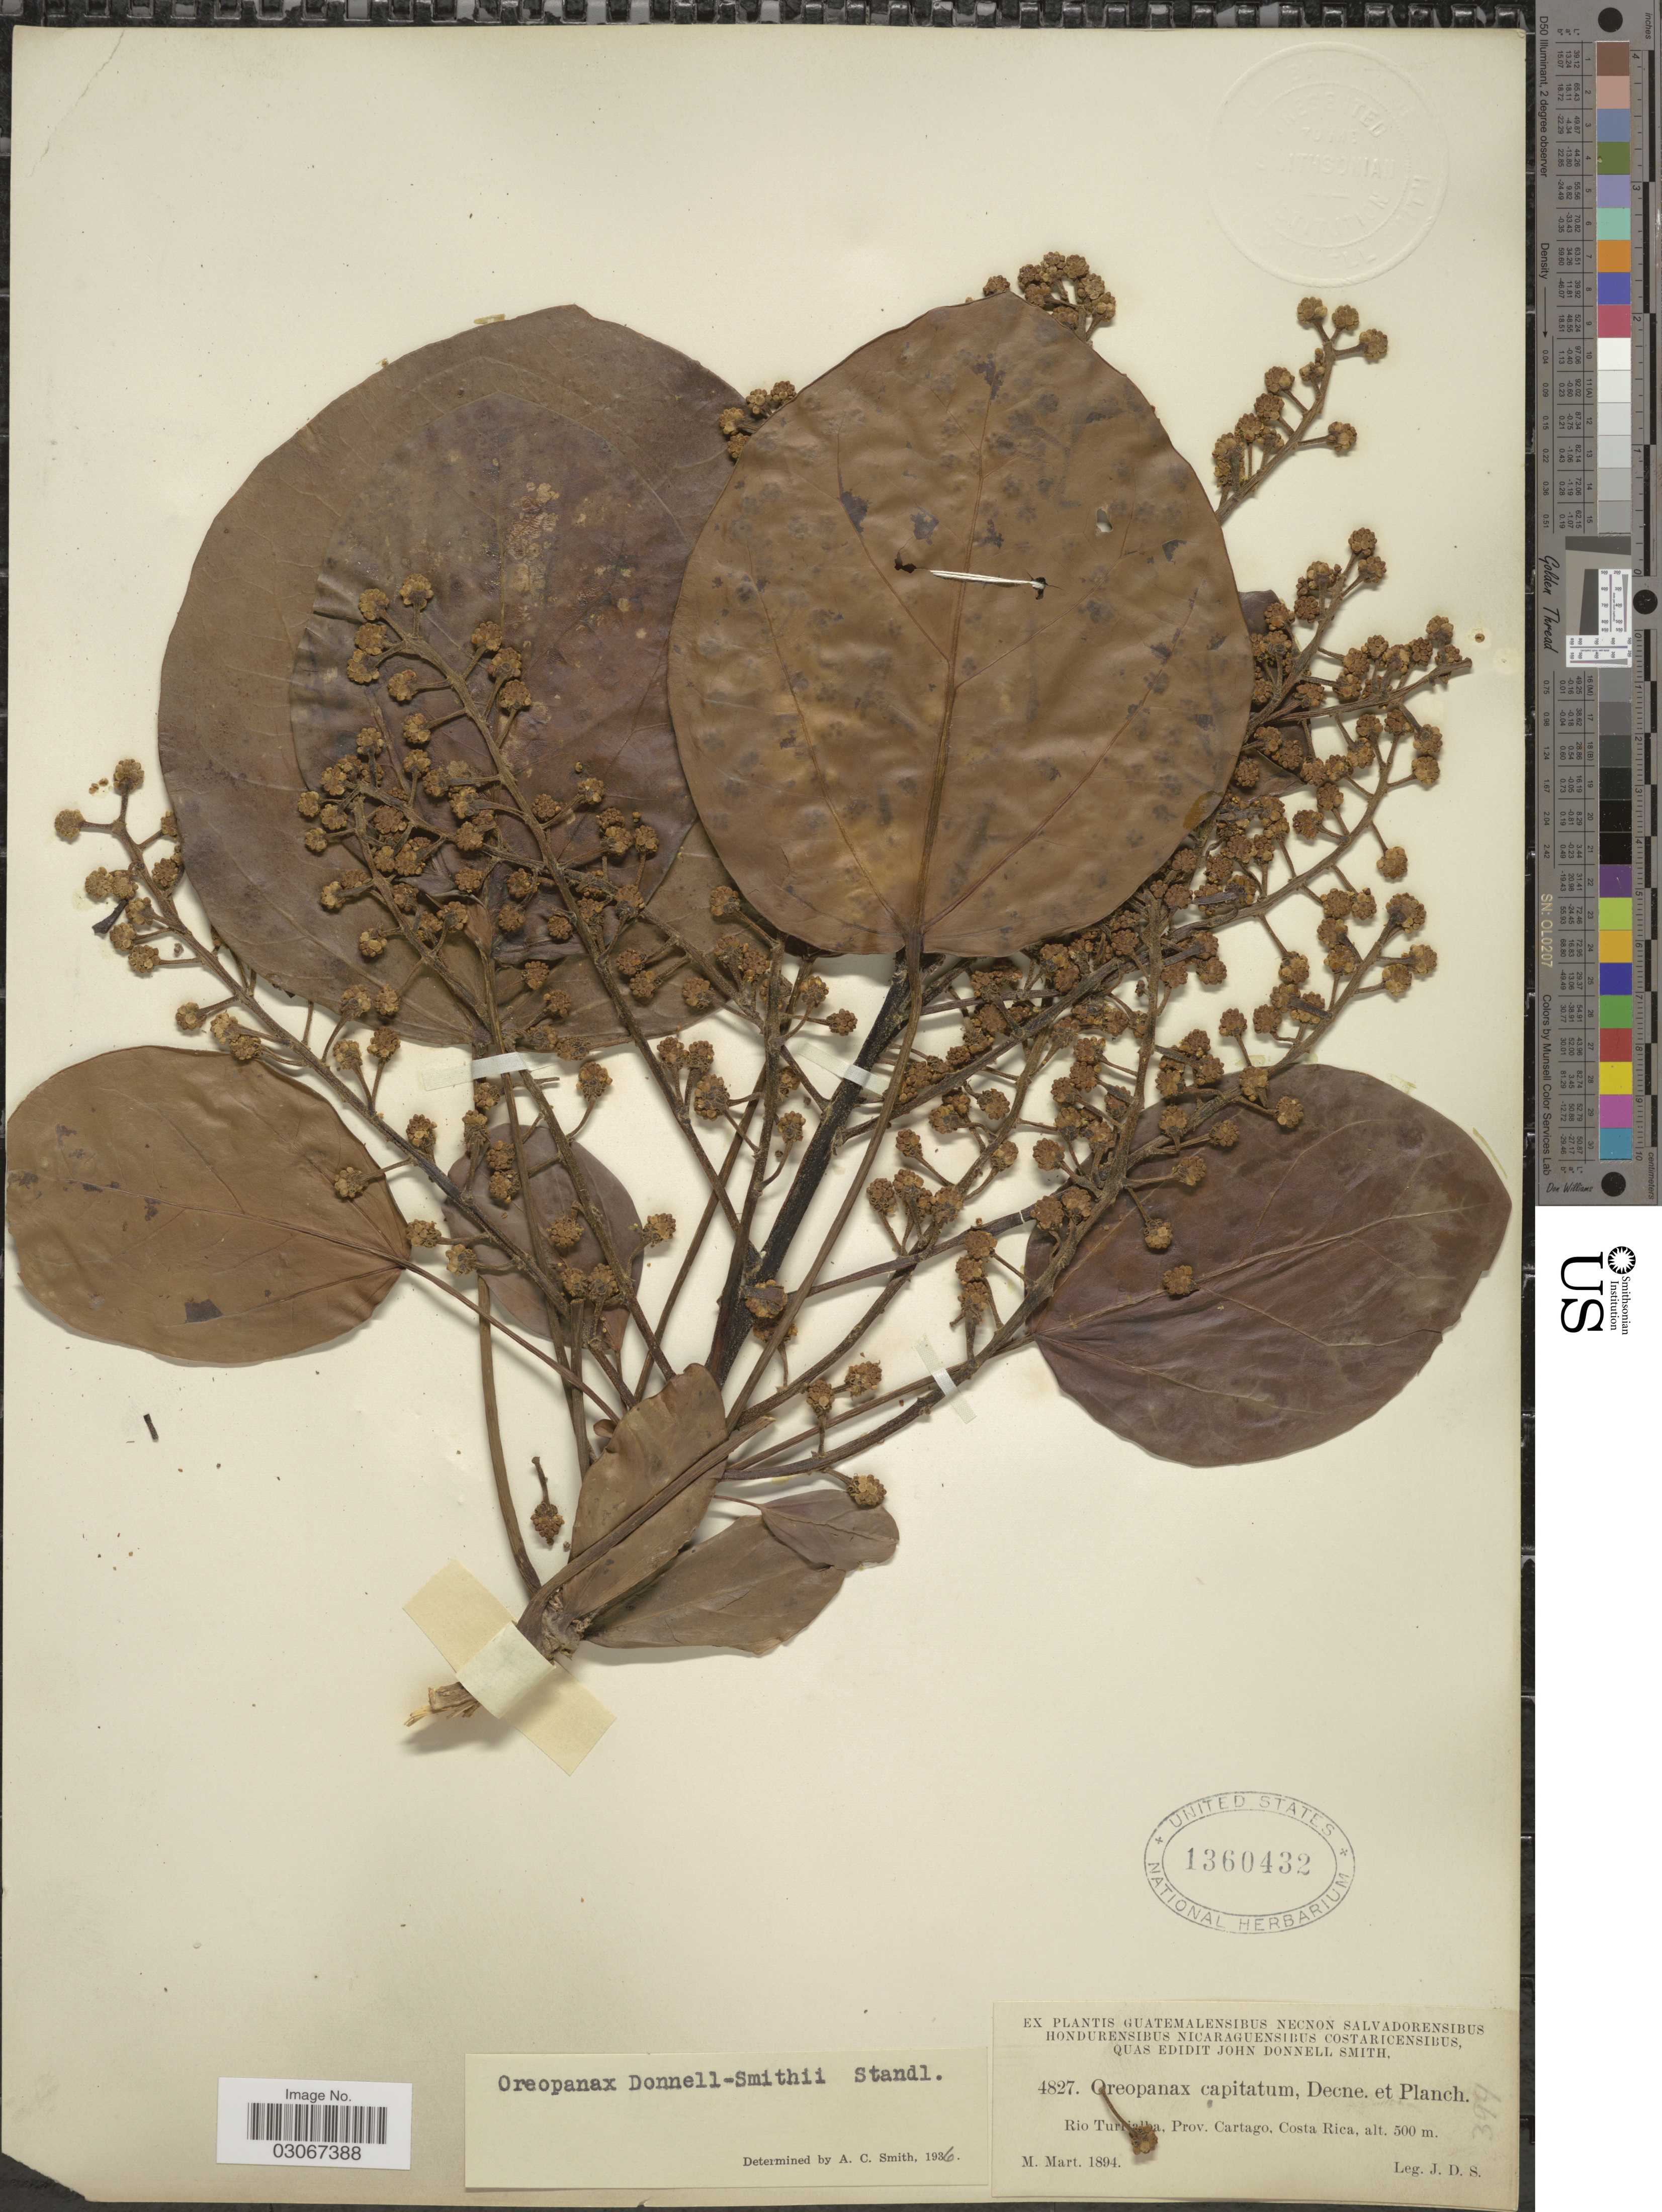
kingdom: Plantae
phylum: Tracheophyta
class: Magnoliopsida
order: Apiales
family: Araliaceae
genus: Oreopanax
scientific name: Oreopanax donnell-smithii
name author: Standl.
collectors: J. Donnell Smith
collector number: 4827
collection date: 1894-03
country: Costa Rica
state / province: Cartago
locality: Rio Turrialba, Prov. Cartago.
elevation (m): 500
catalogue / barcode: US 1360432